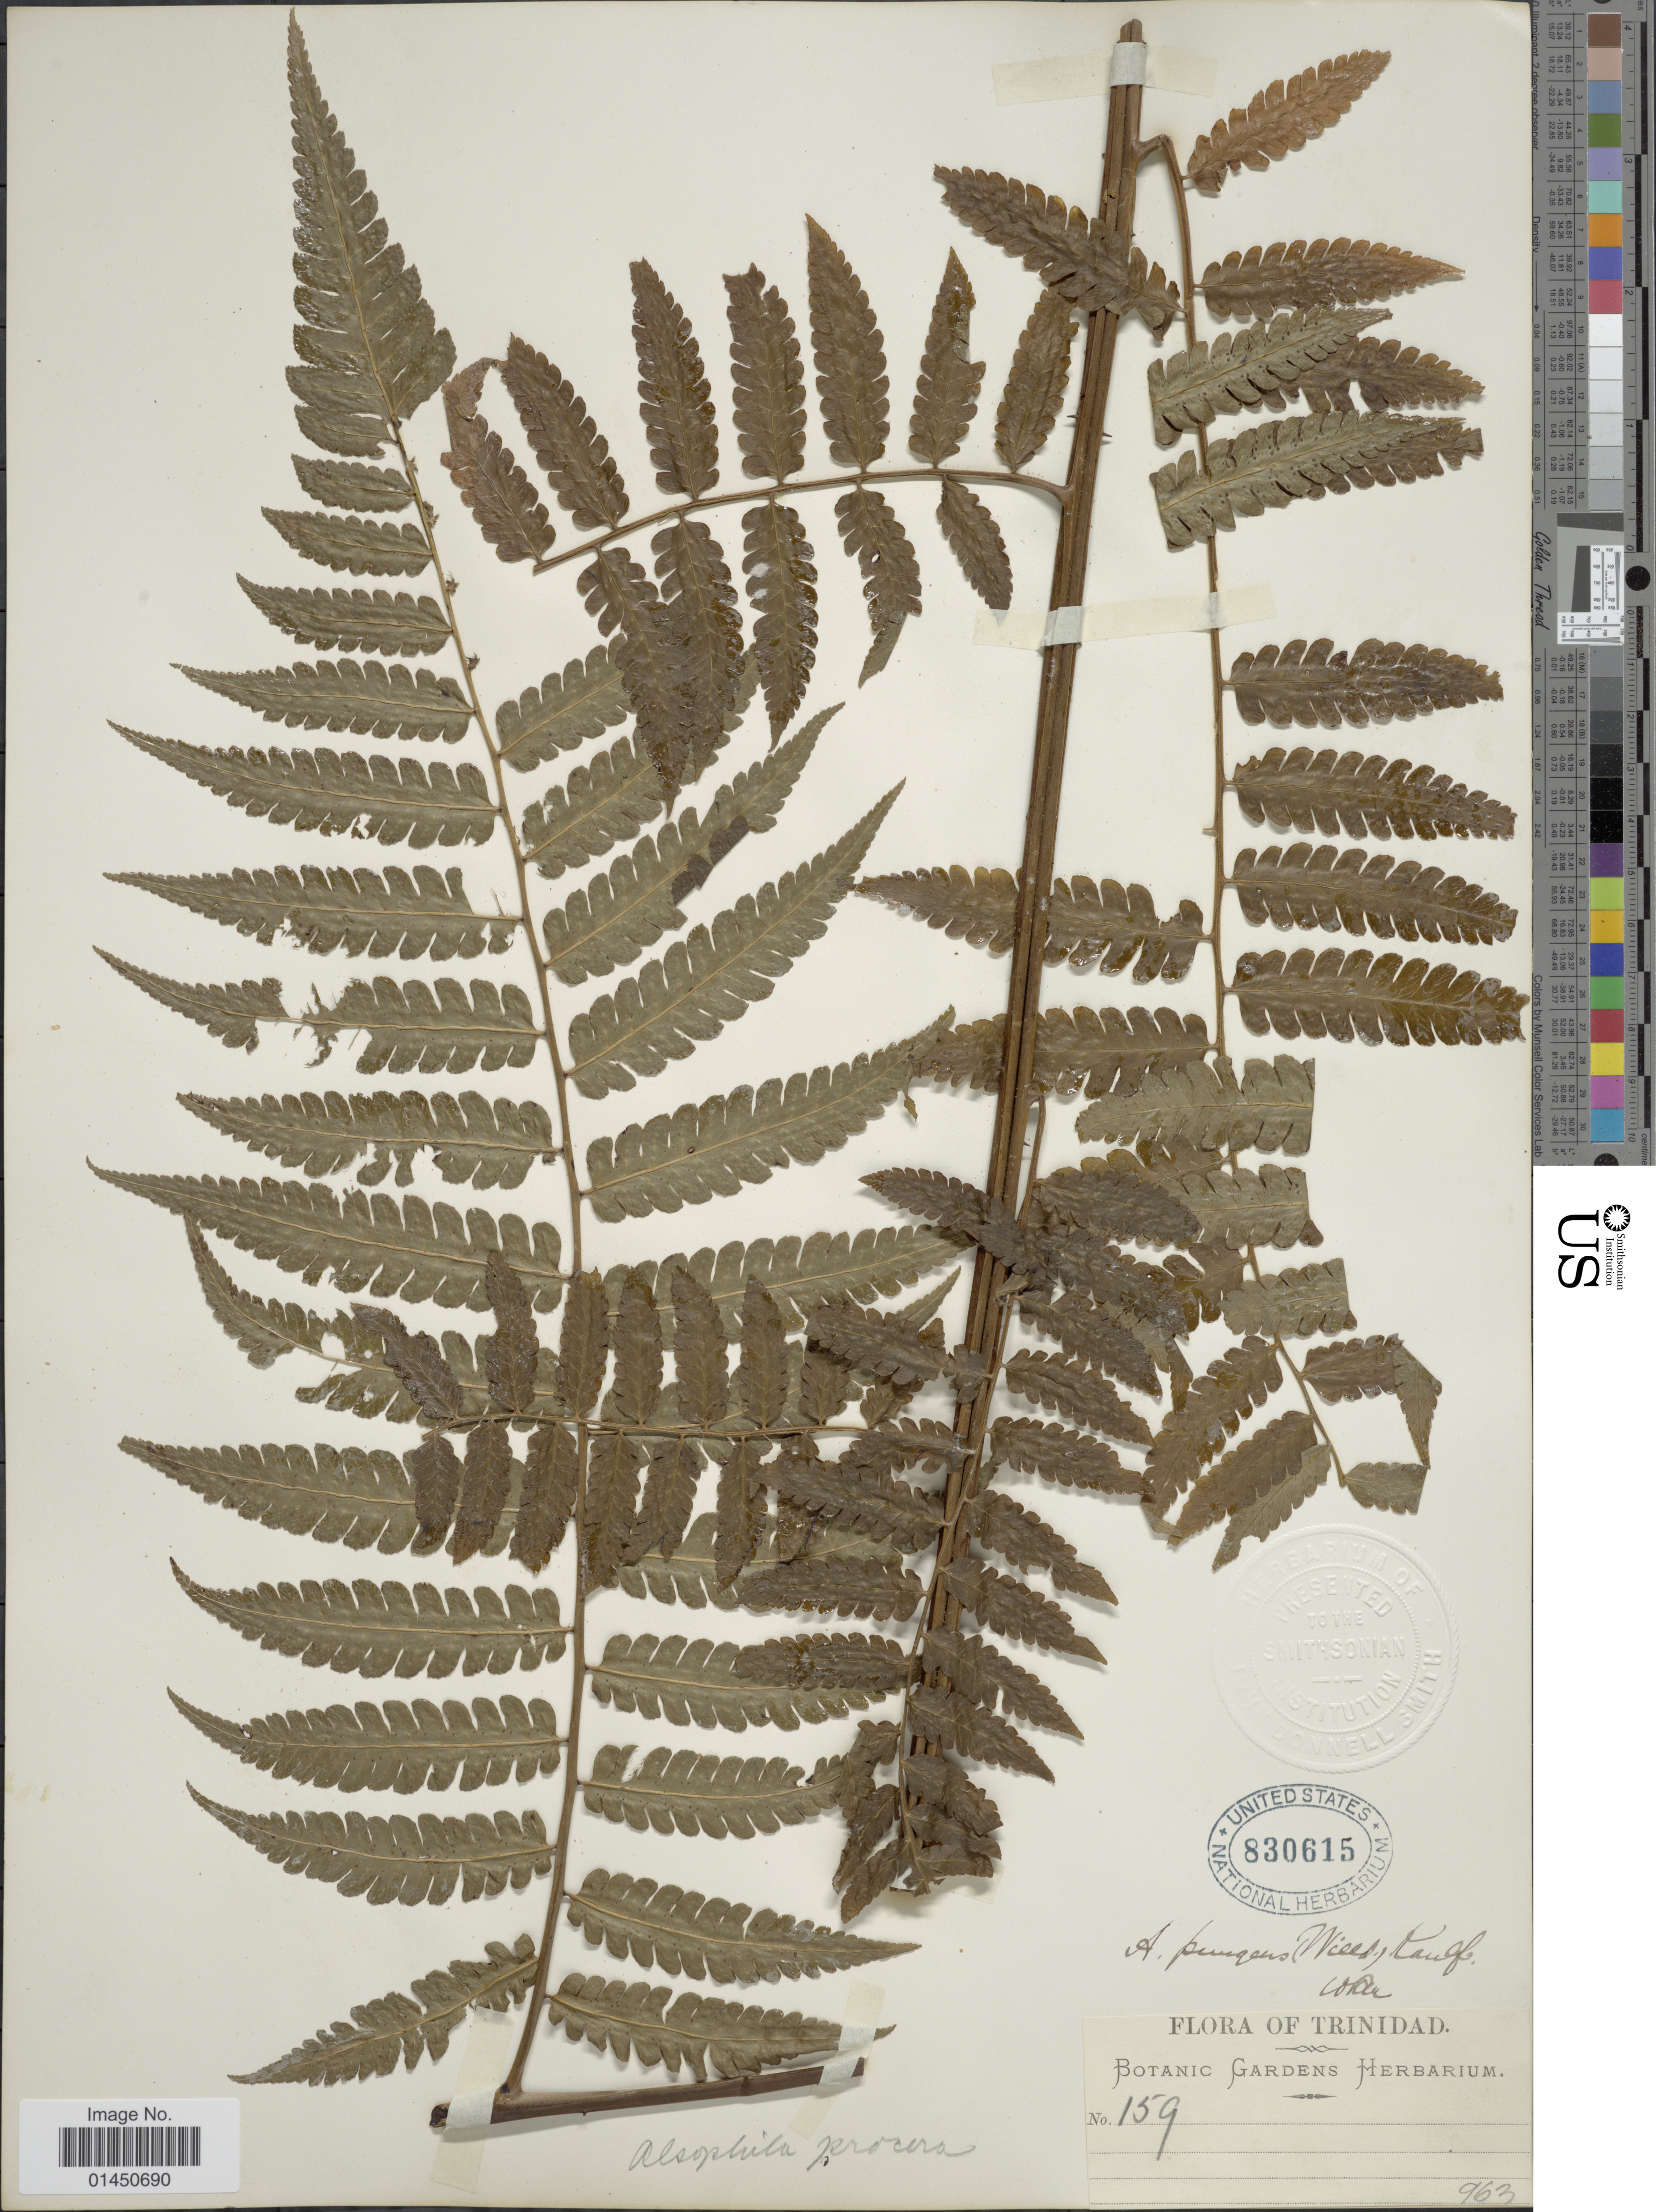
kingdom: Plantae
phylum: Tracheophyta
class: Polypodiopsida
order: Cyatheales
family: Cyatheaceae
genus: Cyathea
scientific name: Cyathea pungens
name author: (Willd.) Domin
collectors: ex herb. Bot. Gard.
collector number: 159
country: Trinidad and Tobago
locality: Trinidad.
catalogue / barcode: US 830615